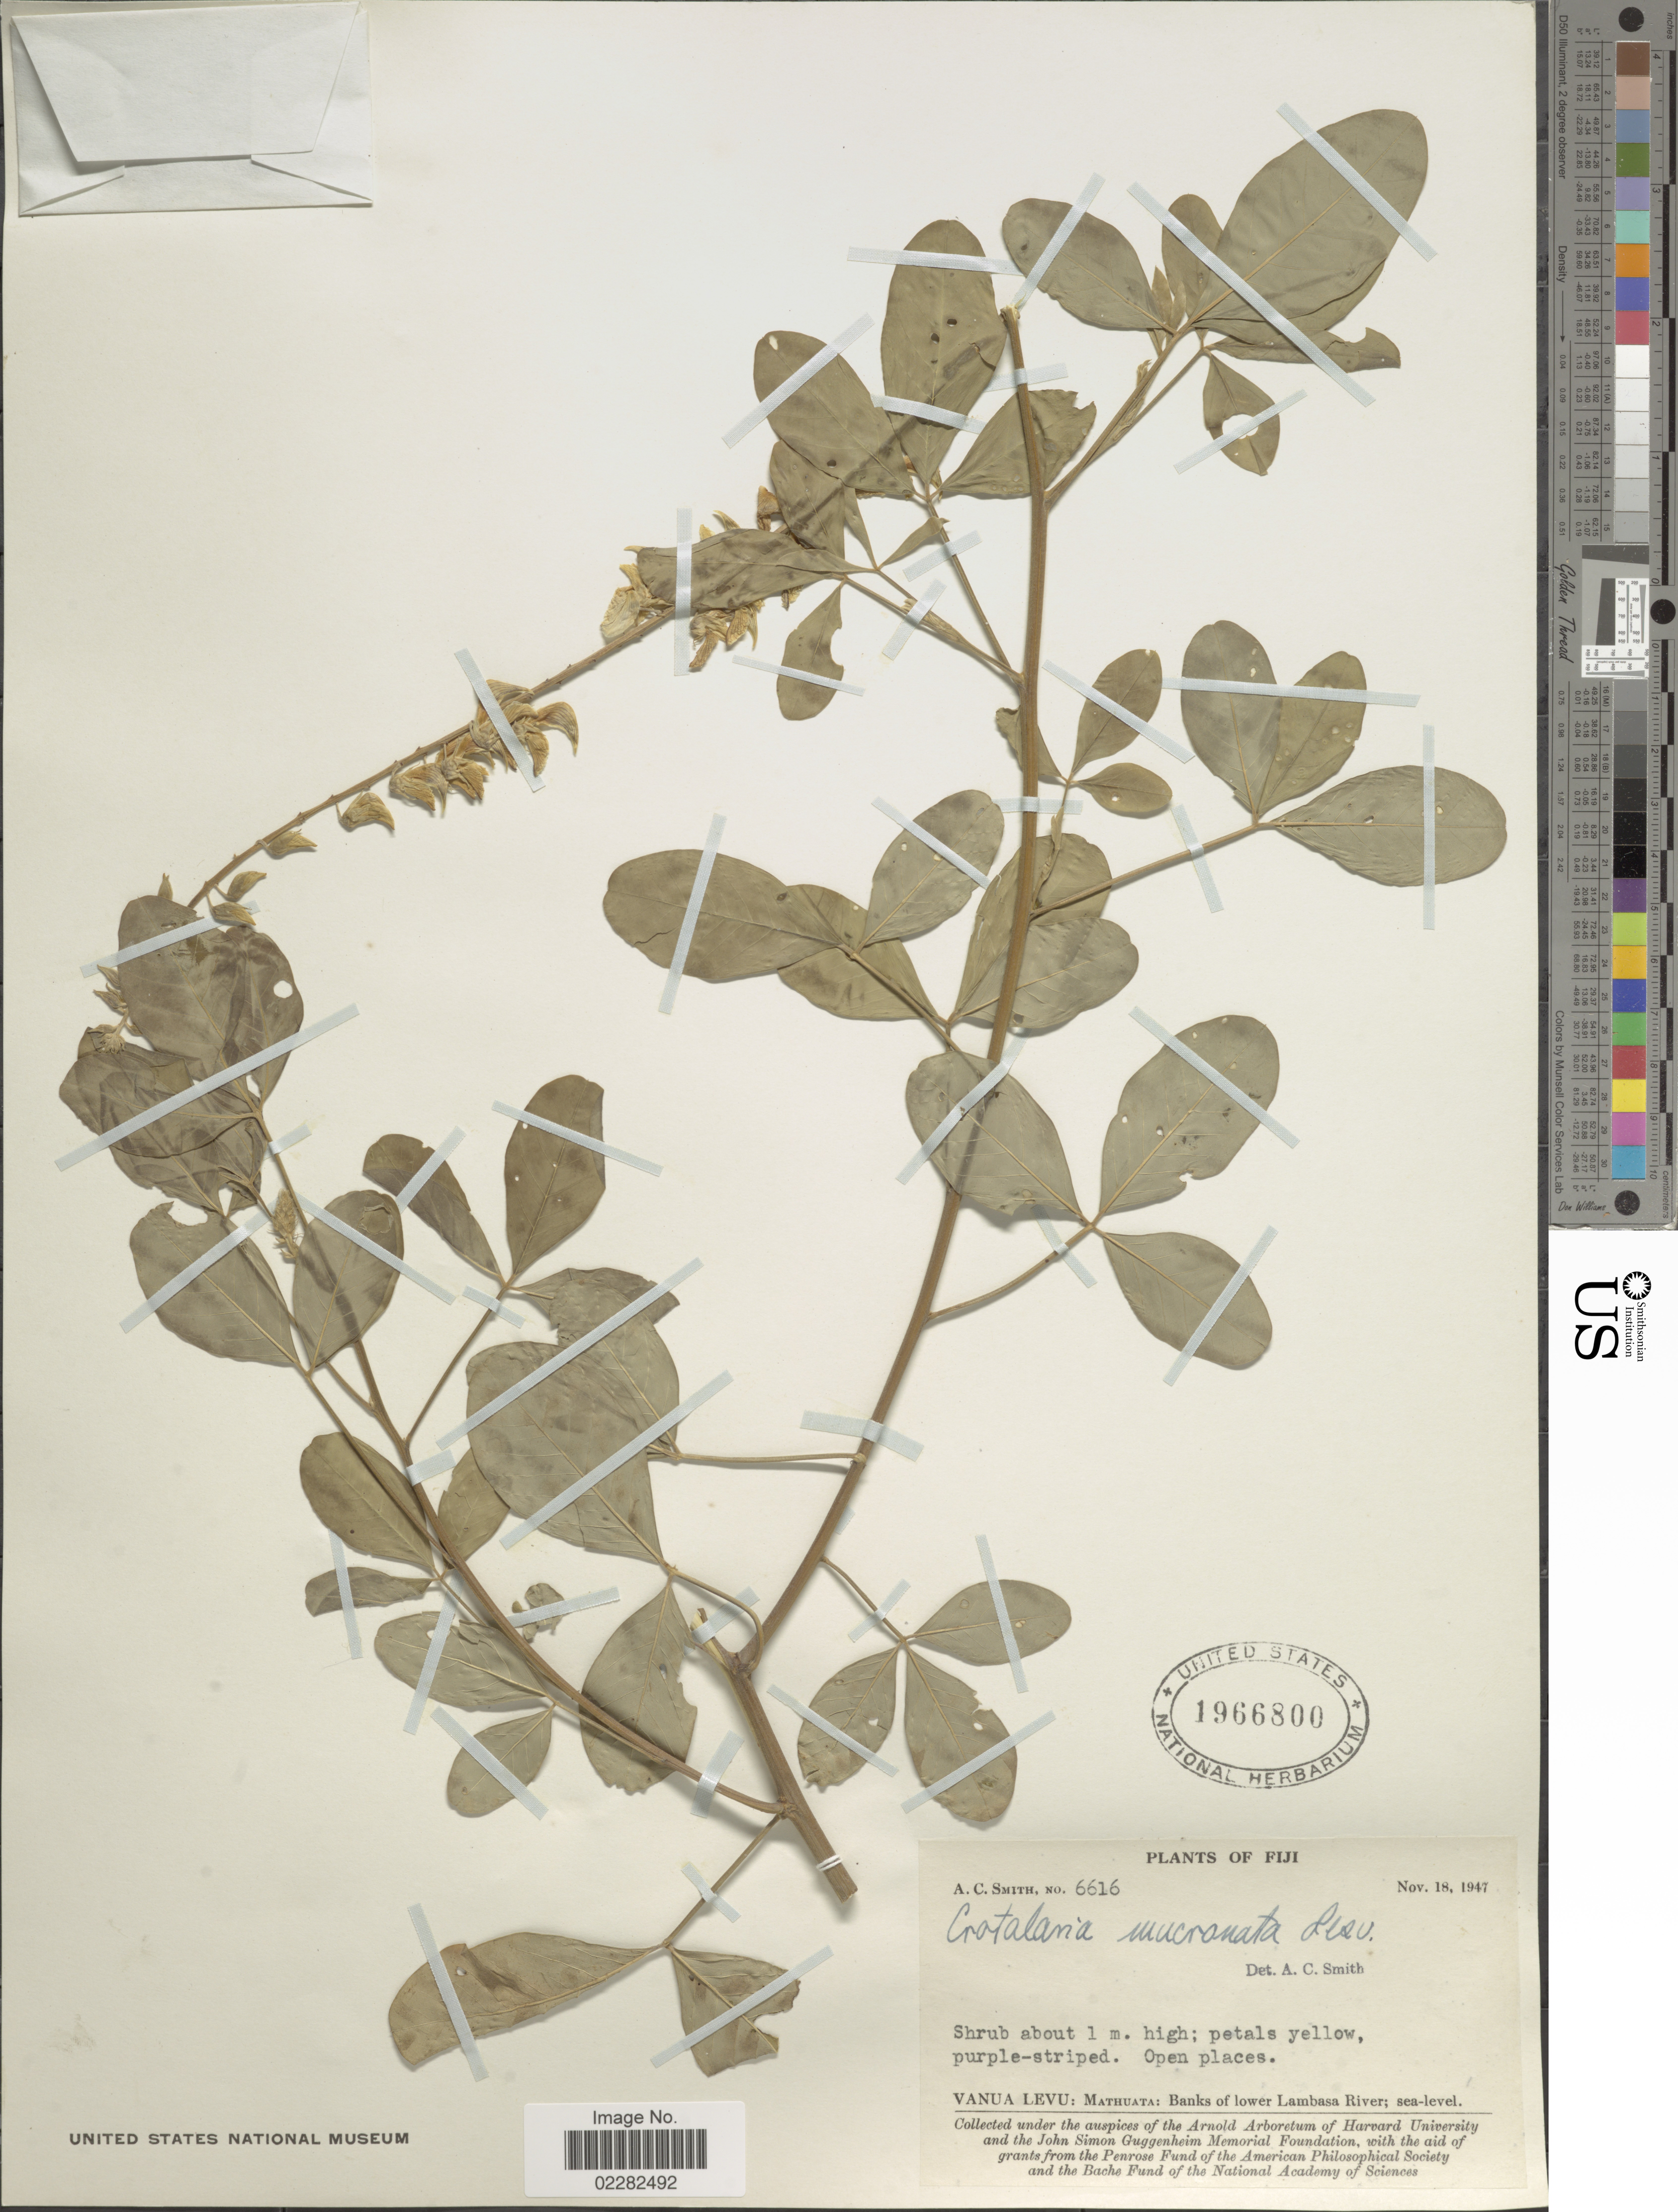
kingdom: Plantae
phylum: Tracheophyta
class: Magnoliopsida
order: Fabales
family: Fabaceae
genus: Crotalaria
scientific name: Crotalaria pallida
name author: Aiton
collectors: A. C. Smith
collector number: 6616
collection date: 1947-11-18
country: Fiji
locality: Vanua Levu: Mathuata: Banks of lower Lambasa River.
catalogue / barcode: US 1966800